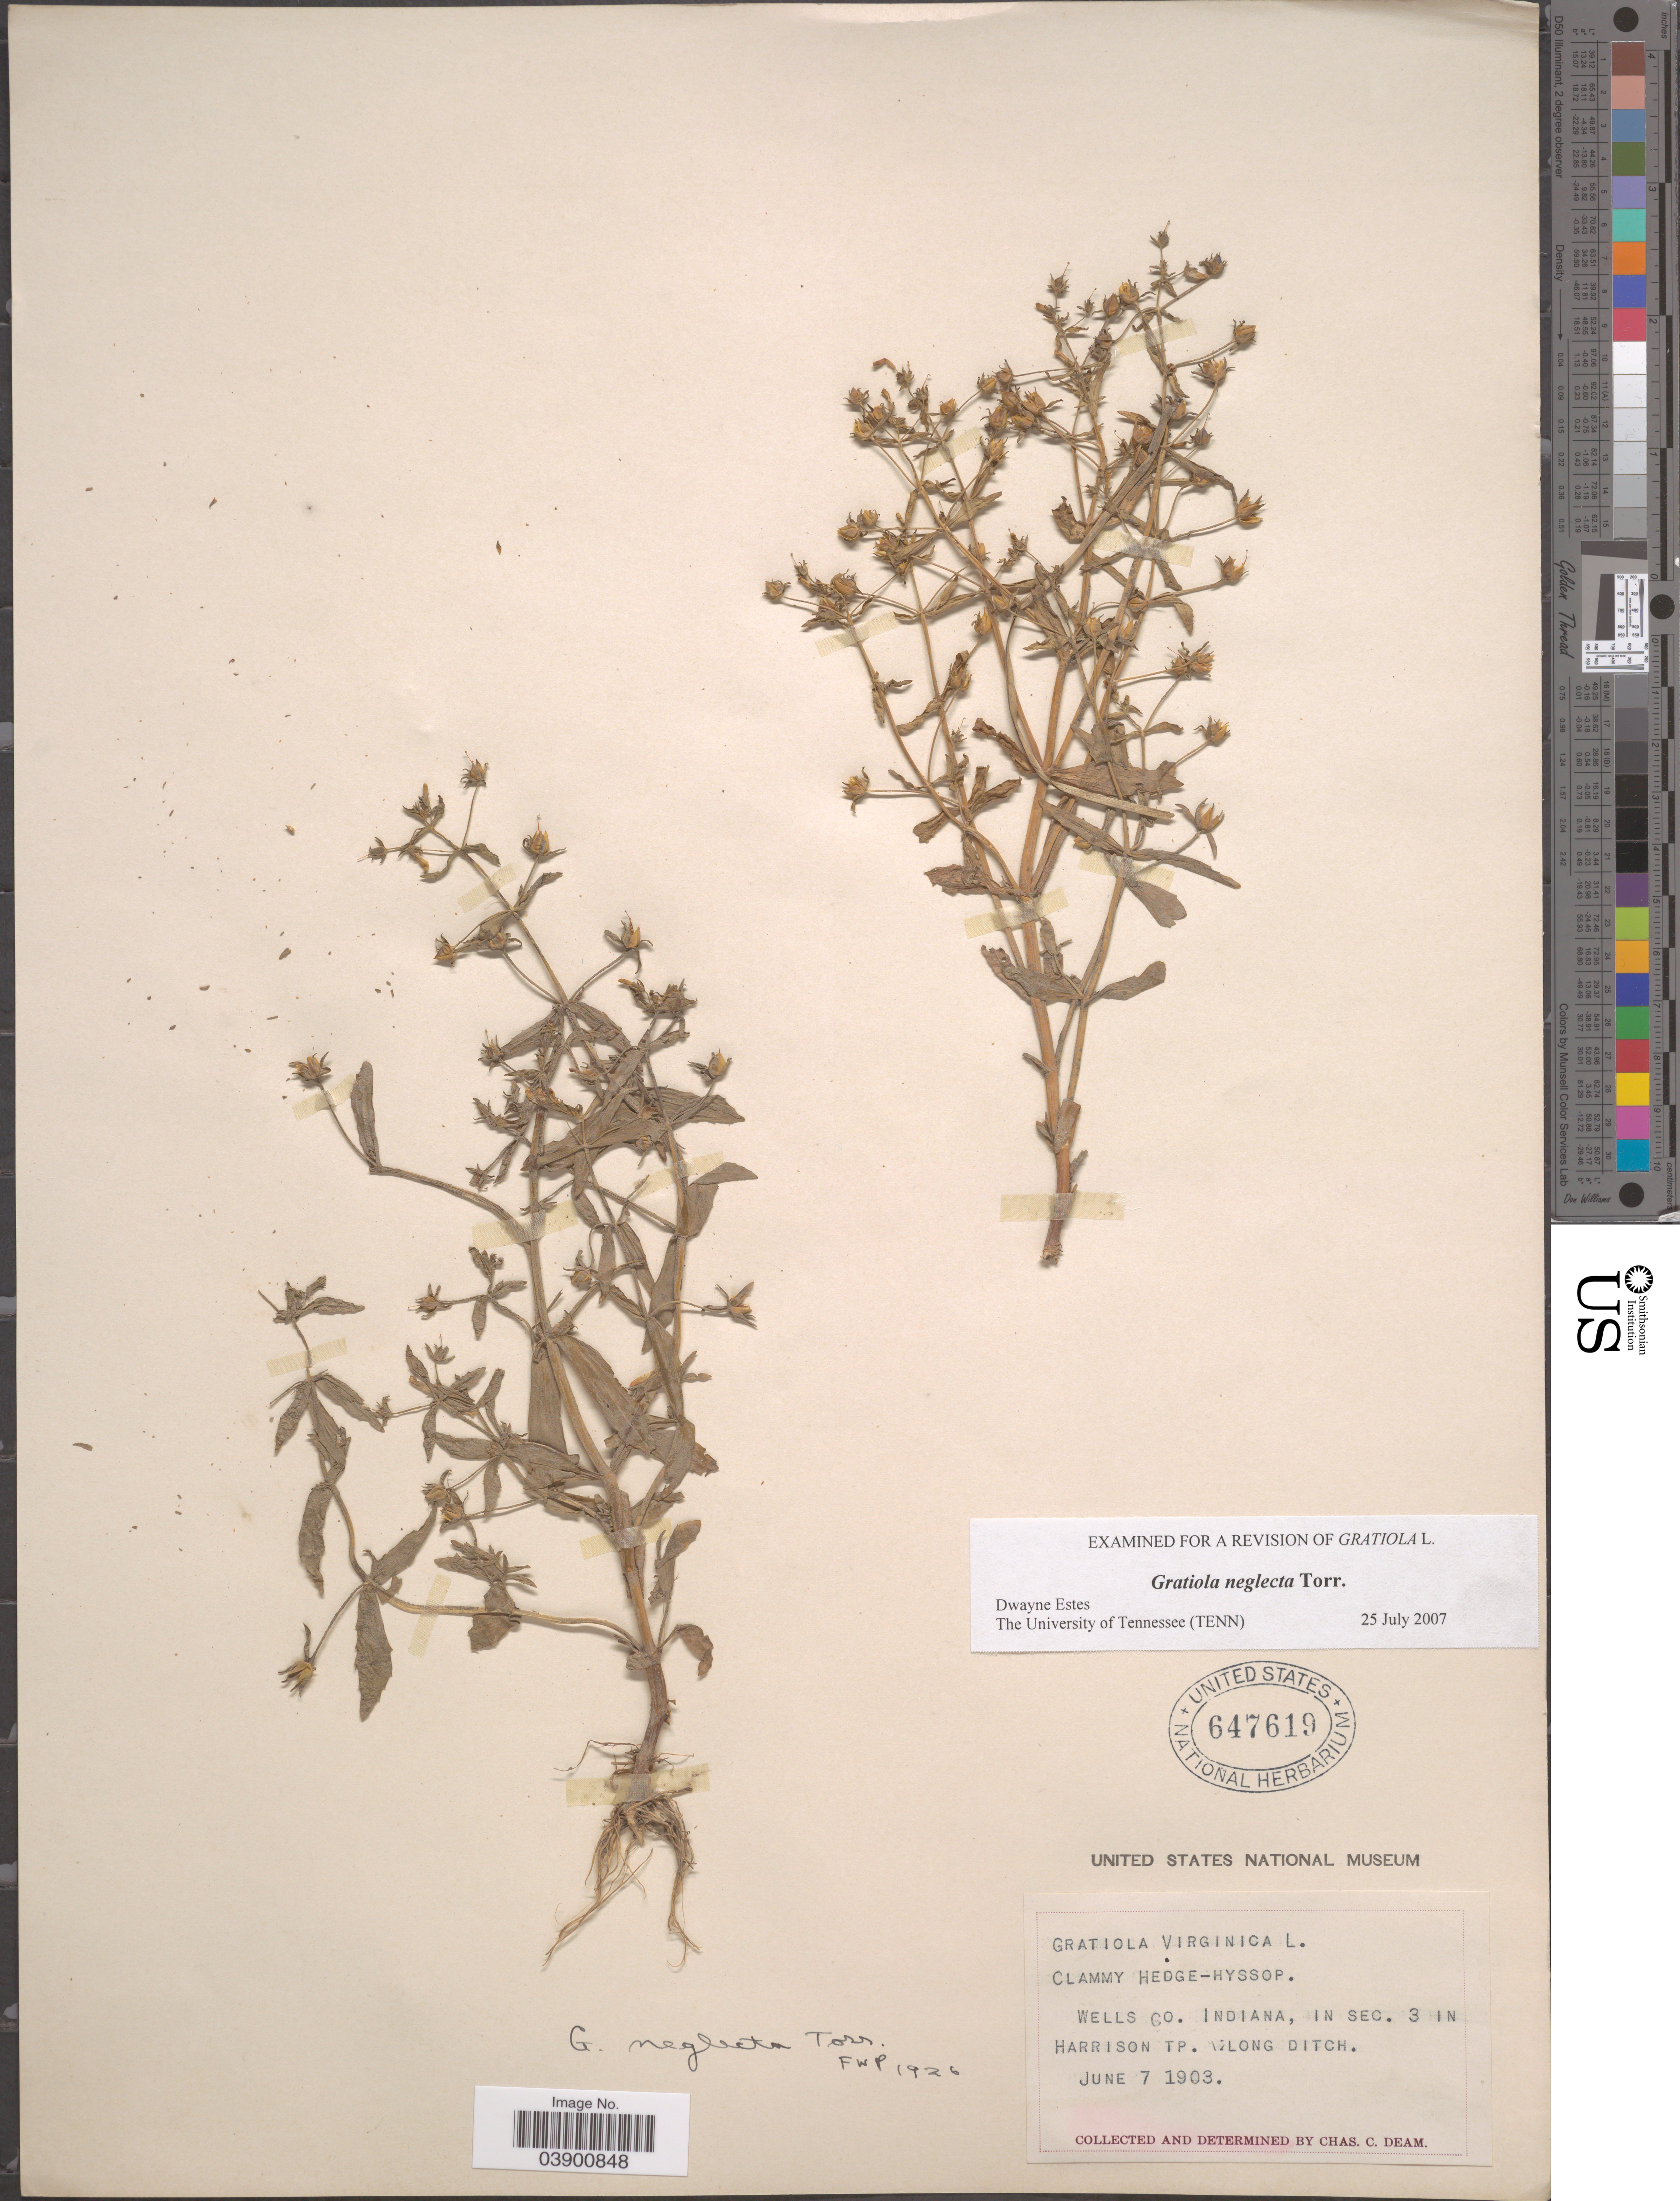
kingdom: Plantae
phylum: Tracheophyta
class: Magnoliopsida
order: Lamiales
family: Plantaginaceae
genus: Gratiola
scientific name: Gratiola neglecta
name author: Torr.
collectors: C. C. Deam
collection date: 1903-06-07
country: United States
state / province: Indiana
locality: Wells Co, in Sec. 3 in Harrison Tp.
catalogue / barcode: US 647619